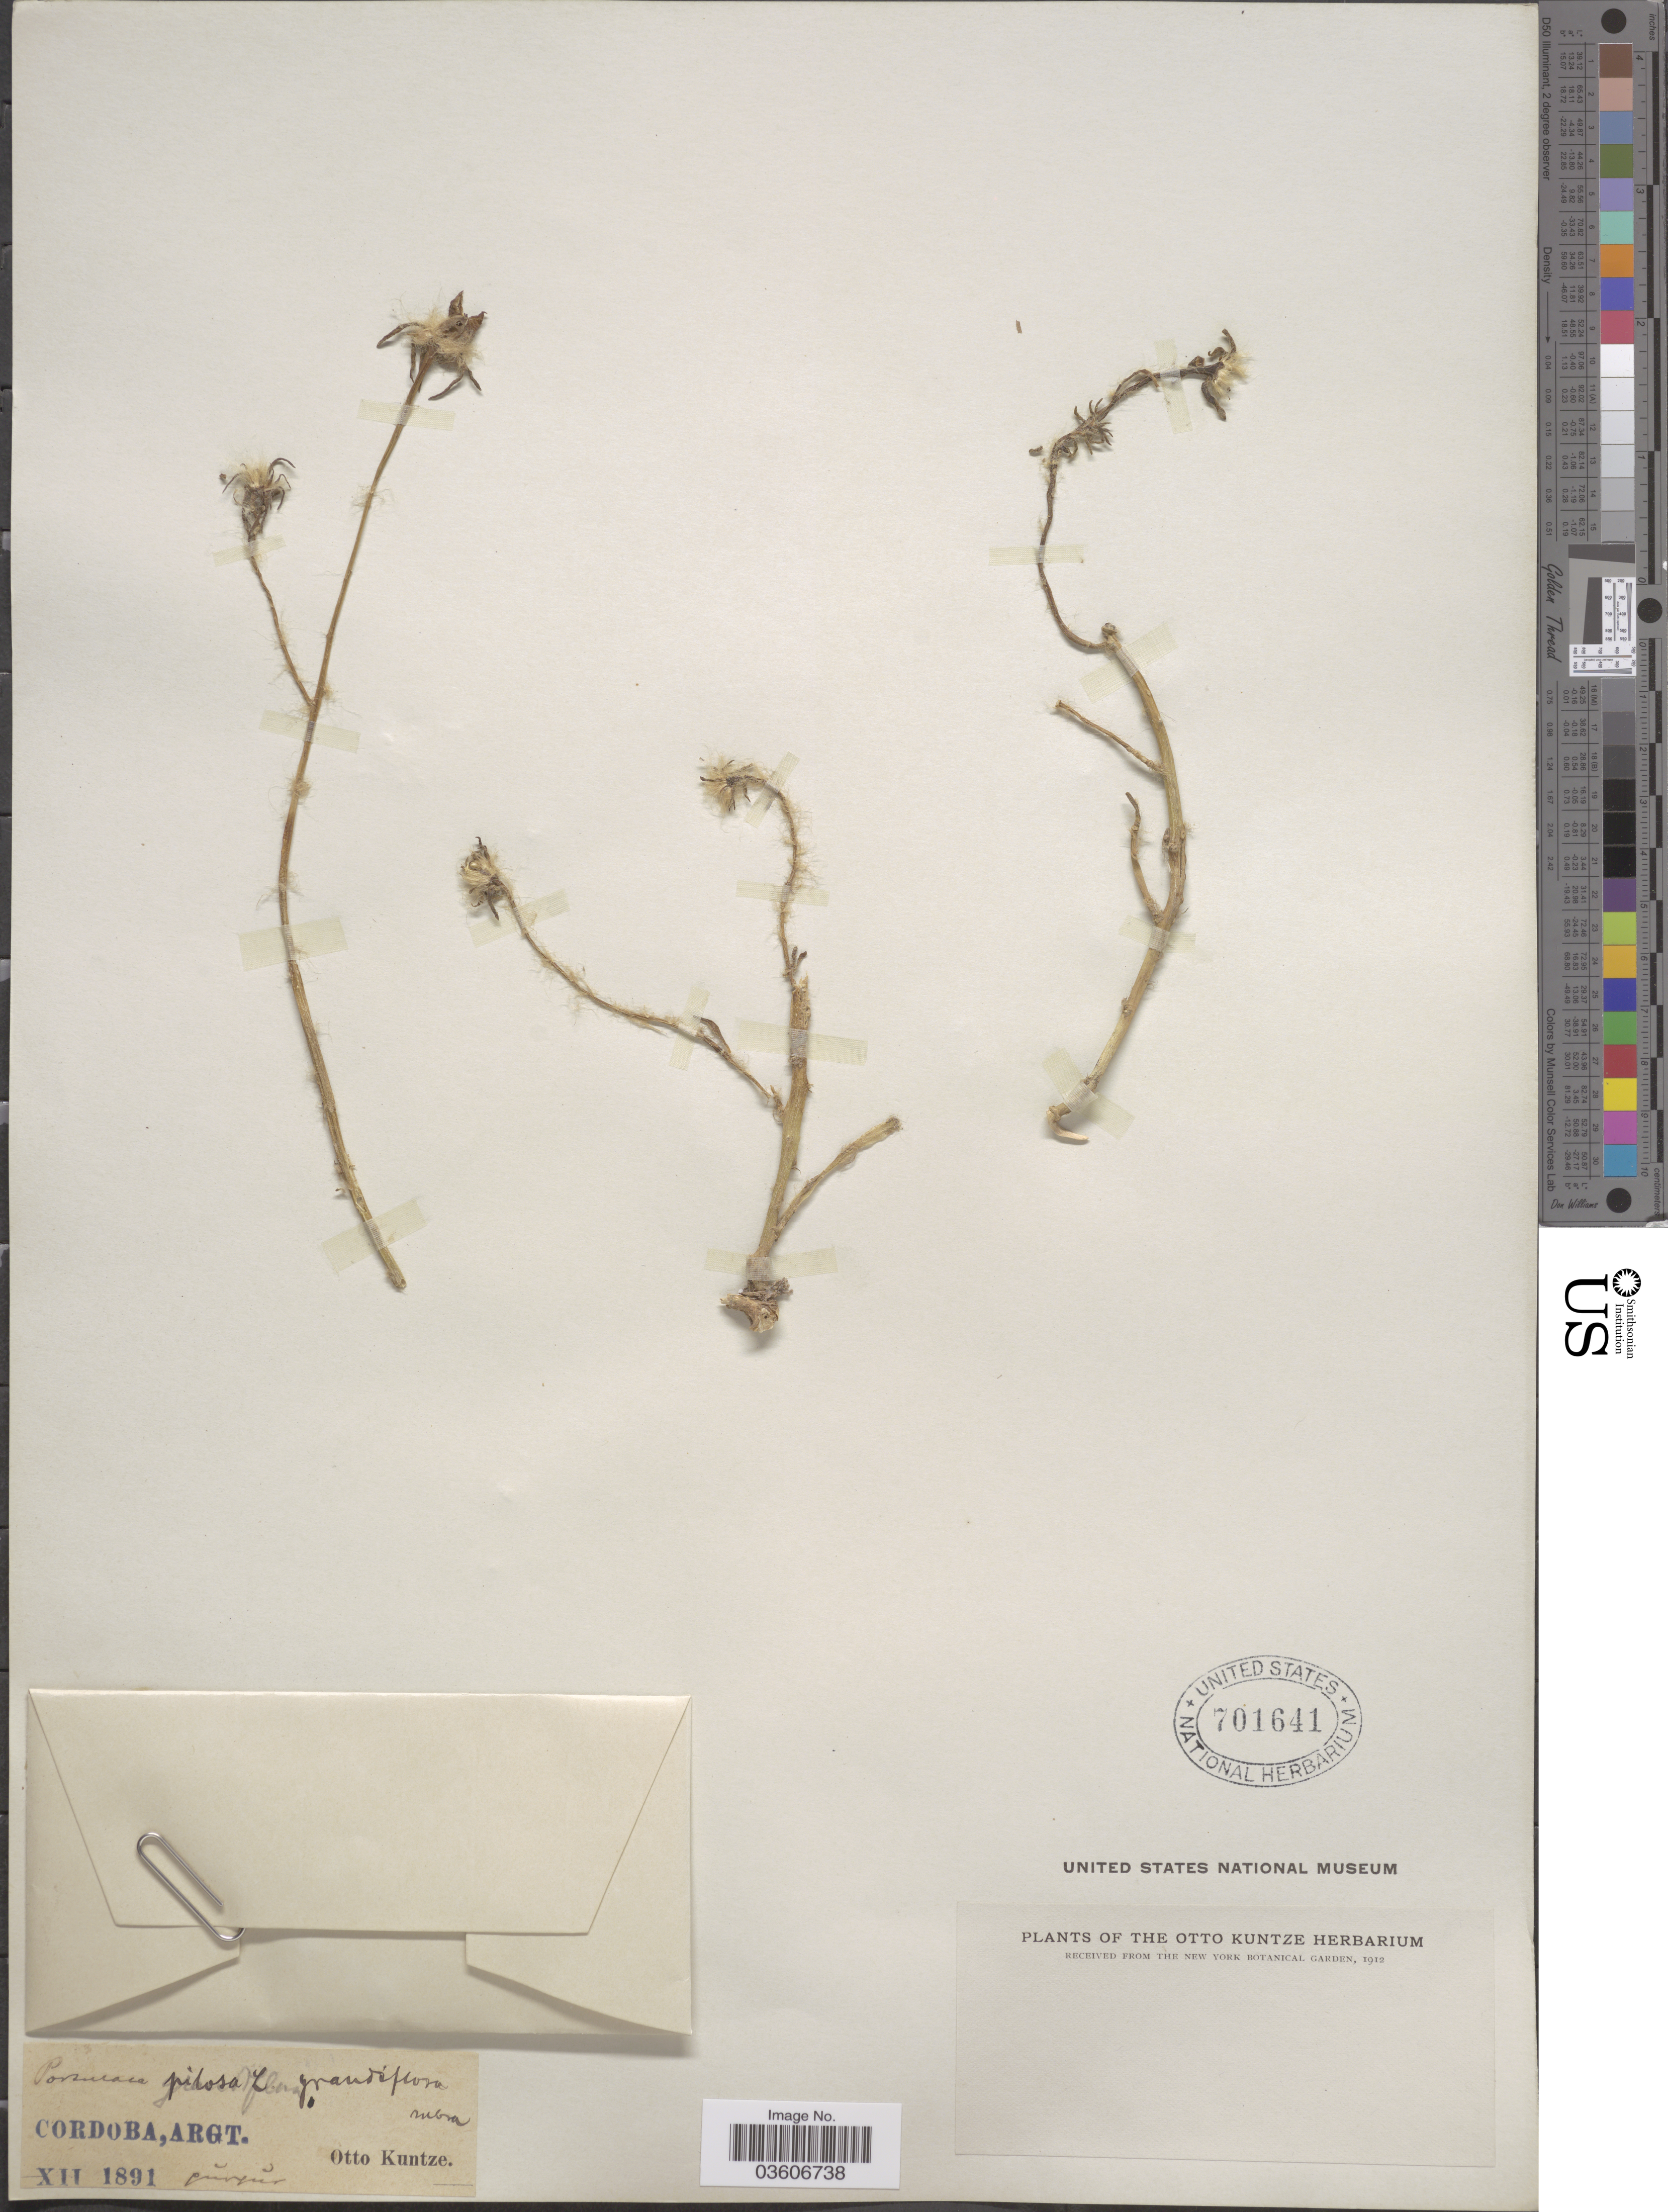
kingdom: Plantae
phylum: Tracheophyta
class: Magnoliopsida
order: Caryophyllales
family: Portulacaceae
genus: Portulaca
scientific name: Portulaca pilosa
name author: L.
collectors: C.E.O. Kuntze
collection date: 1891-12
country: Argentina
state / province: Cordoba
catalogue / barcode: US 701641